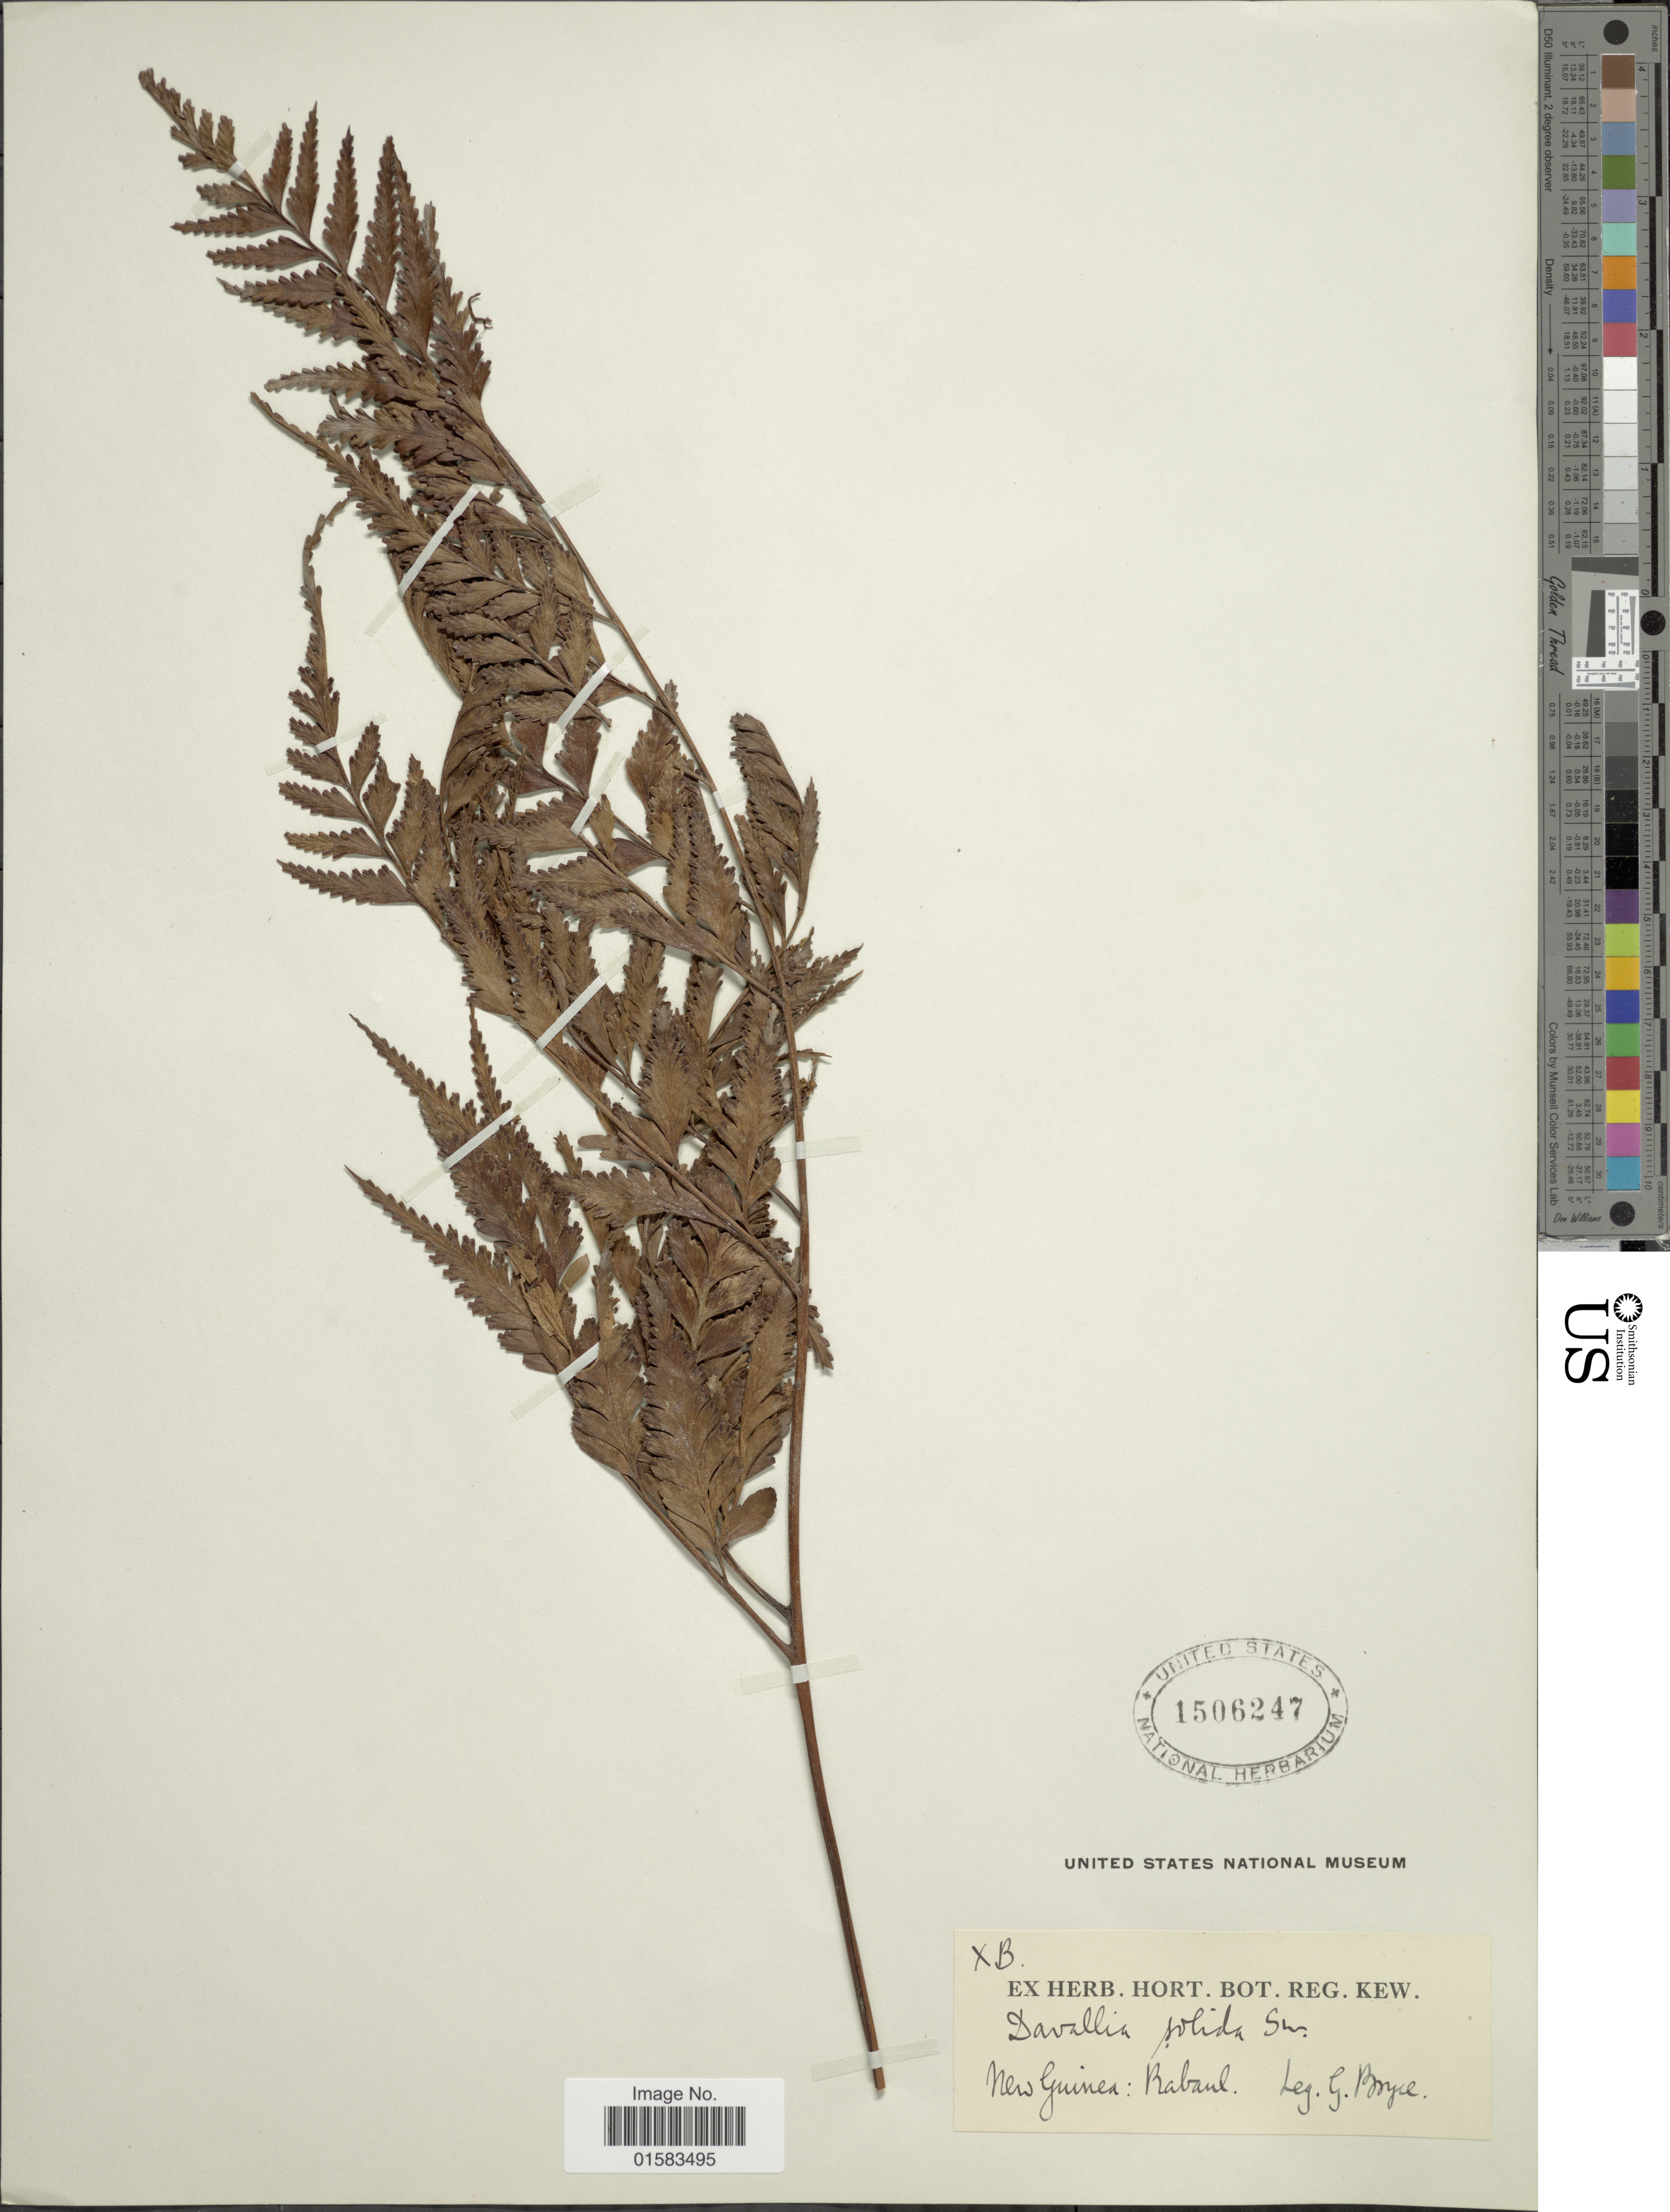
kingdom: Plantae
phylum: Tracheophyta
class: Polypodiopsida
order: Polypodiales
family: Davalliaceae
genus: Davallia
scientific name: Davallia solida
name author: (G. Forst.) Sw.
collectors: G. Bryce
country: Papua New Guinea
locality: New Guinea,Babul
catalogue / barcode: US 1506247